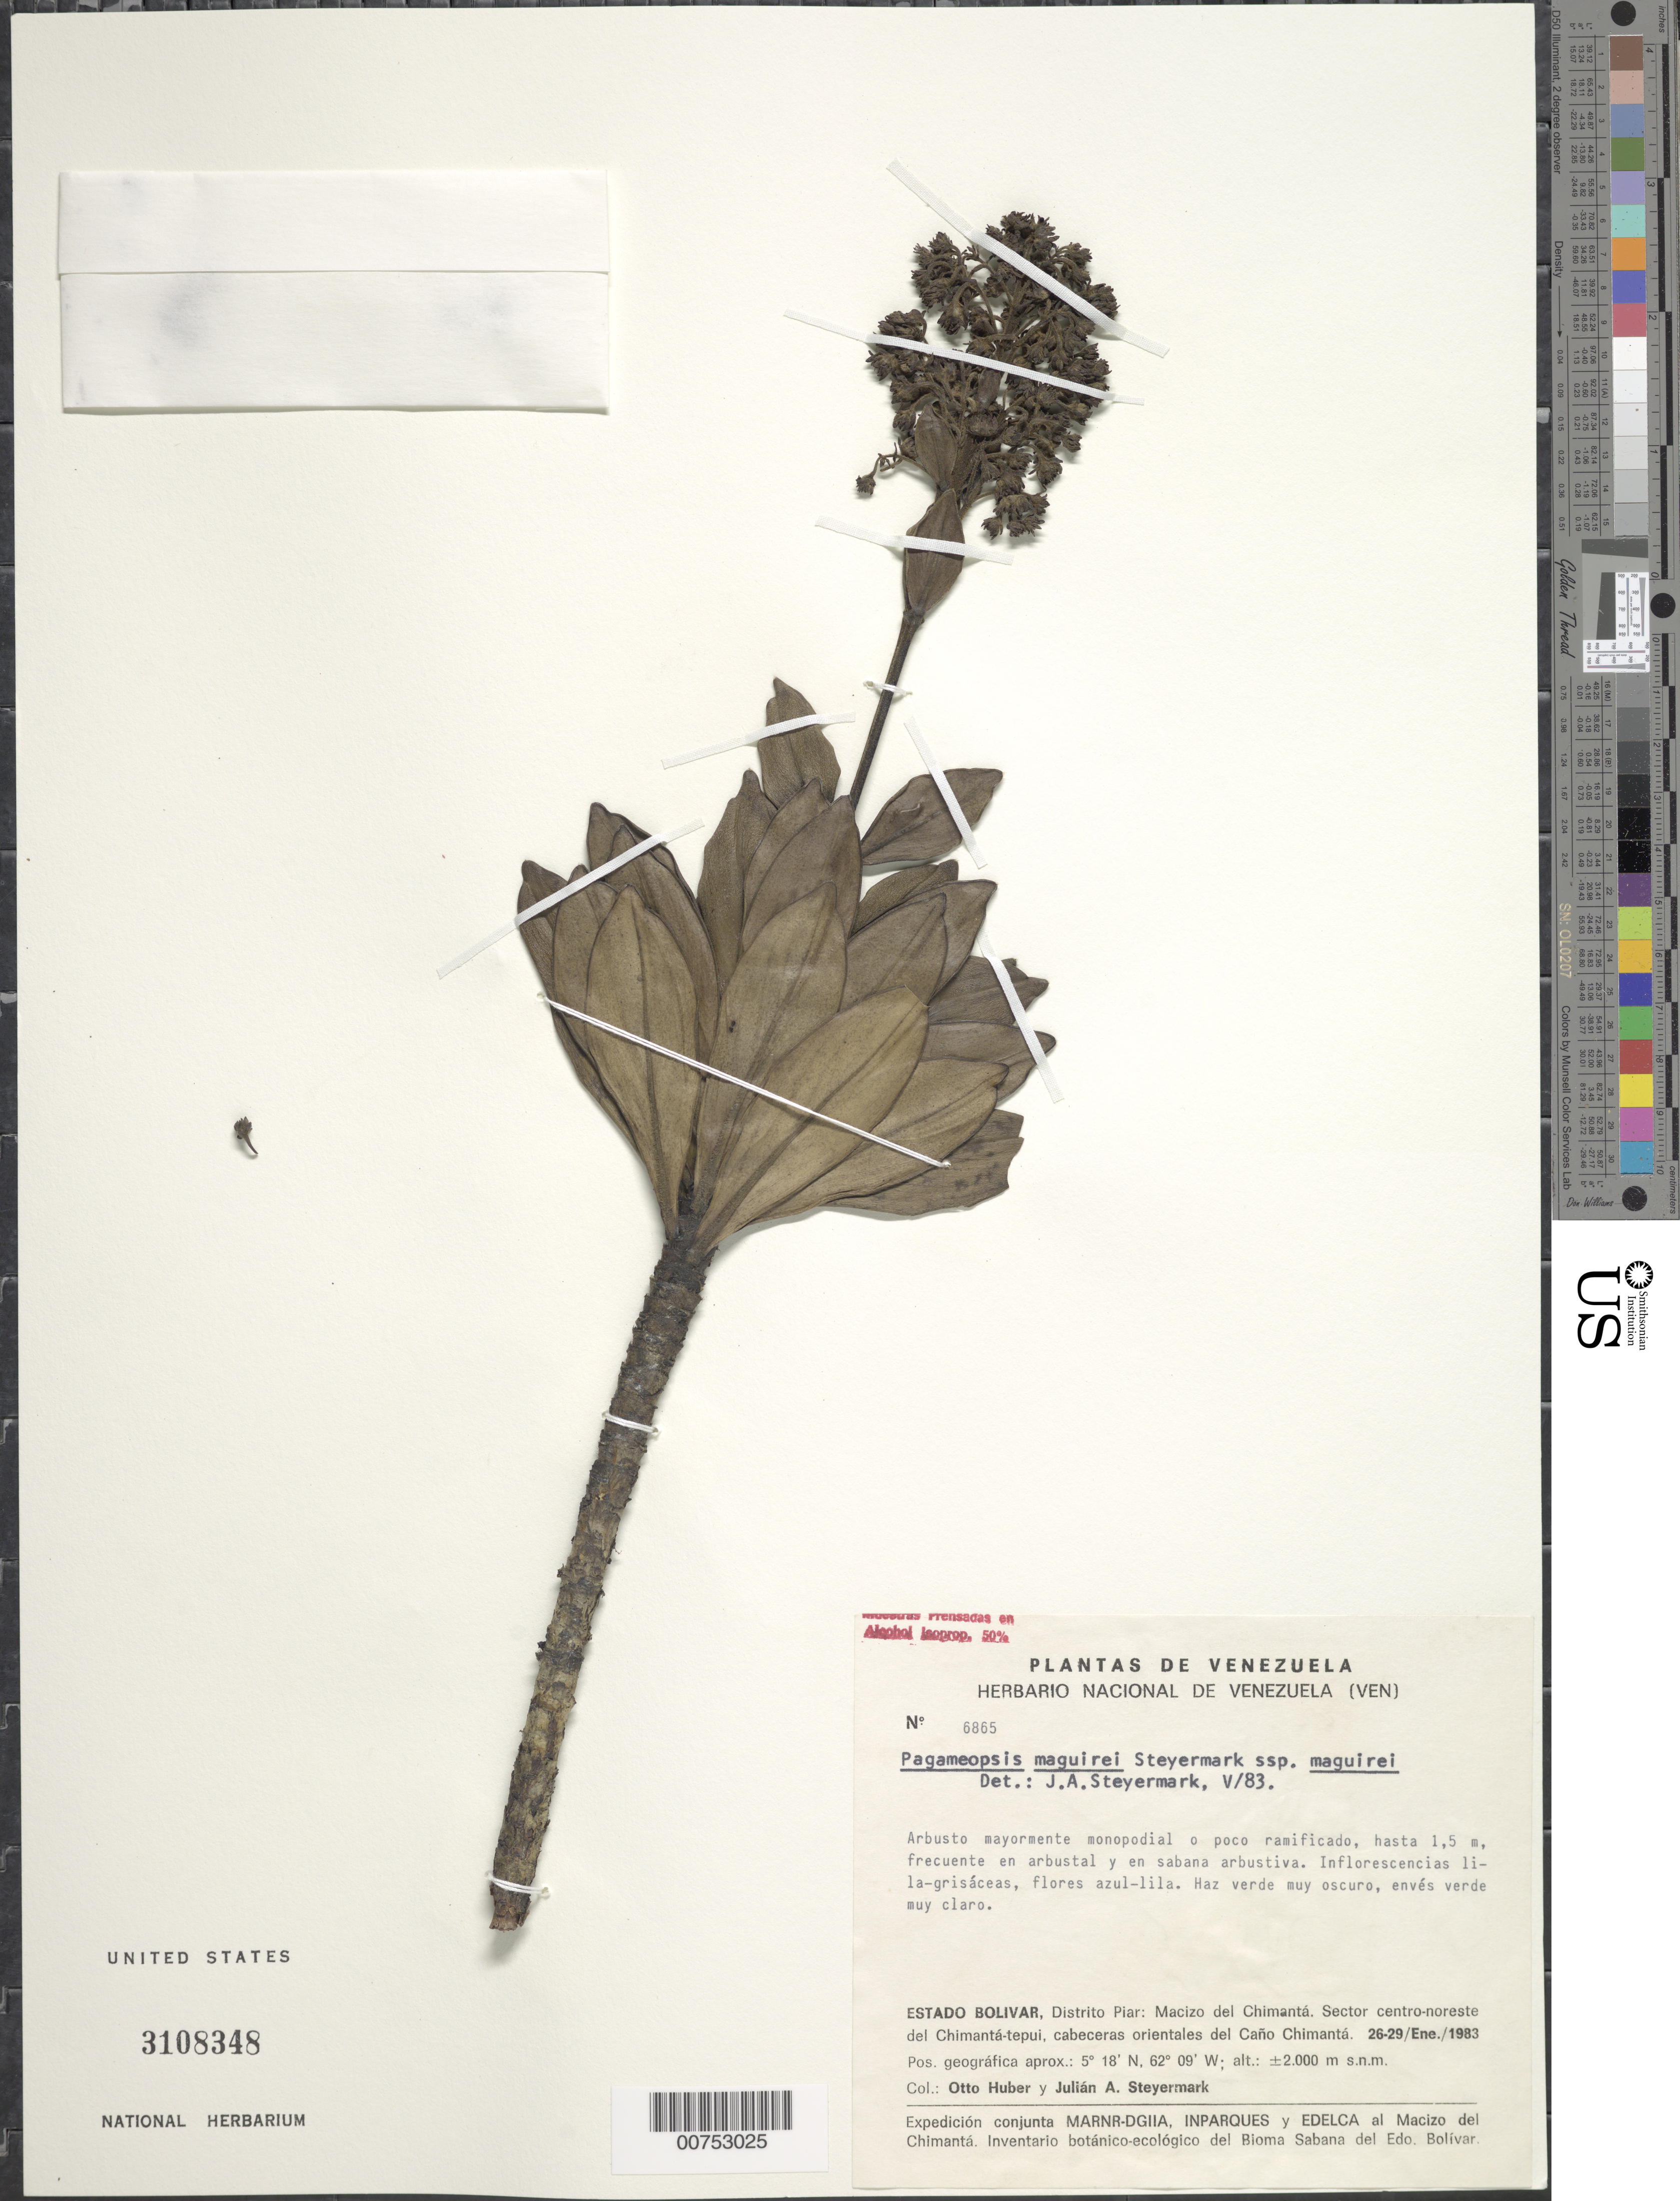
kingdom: Plantae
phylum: Tracheophyta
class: Magnoliopsida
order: Gentianales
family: Rubiaceae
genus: Pagameopsis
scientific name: Pagameopsis maguirei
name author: Steyerm.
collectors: O. Huber & J. Steyermark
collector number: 6865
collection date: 1983-01-26/1983-01-29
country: Venezuela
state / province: Bolivar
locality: Estado Bolivar: Distrito Piar: Macizo del CHimanta, Sector centro-noreste del CHimanta-tepui, cabeceras orientales del Cano Chimanta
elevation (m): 2000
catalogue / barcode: US 3108348